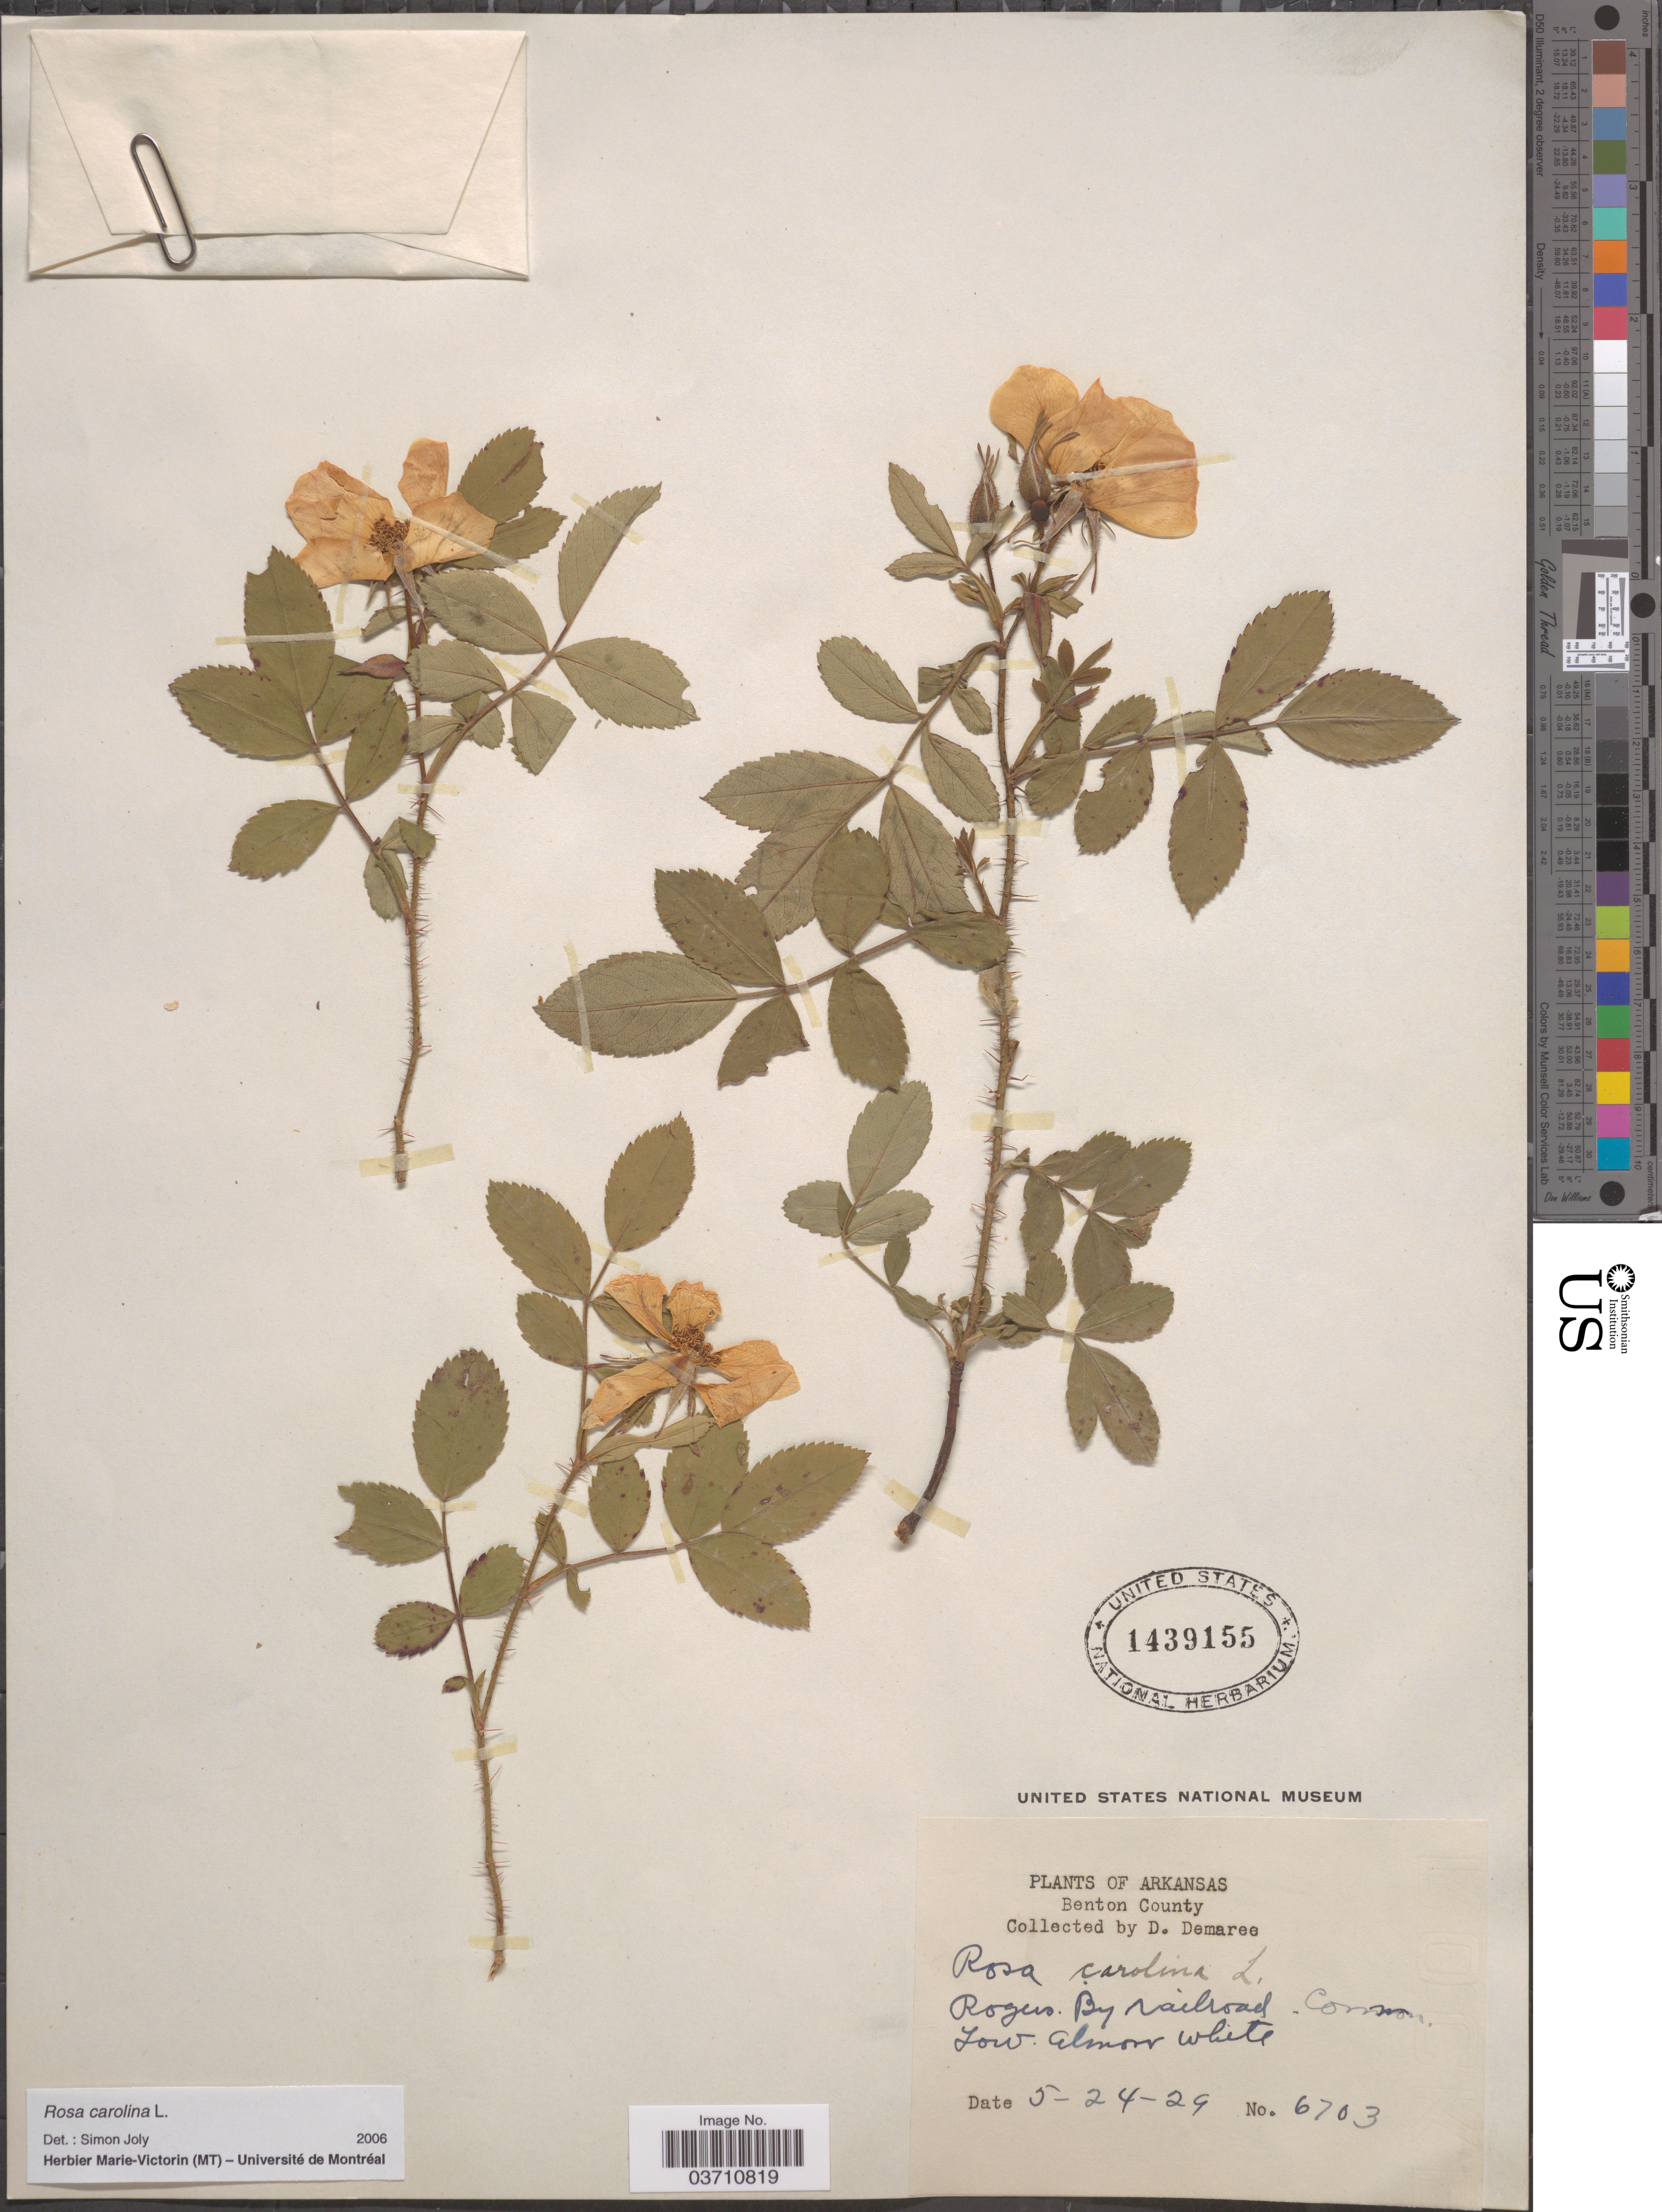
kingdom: Plantae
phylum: Tracheophyta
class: Magnoliopsida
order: Rosales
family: Rosaceae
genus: Rosa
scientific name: Rosa carolina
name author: L.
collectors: D. Demaree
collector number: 6703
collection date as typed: Transcribed d/m/y: 24/5/29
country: United States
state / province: Arkansas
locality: Benton County.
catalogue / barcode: US 1439155